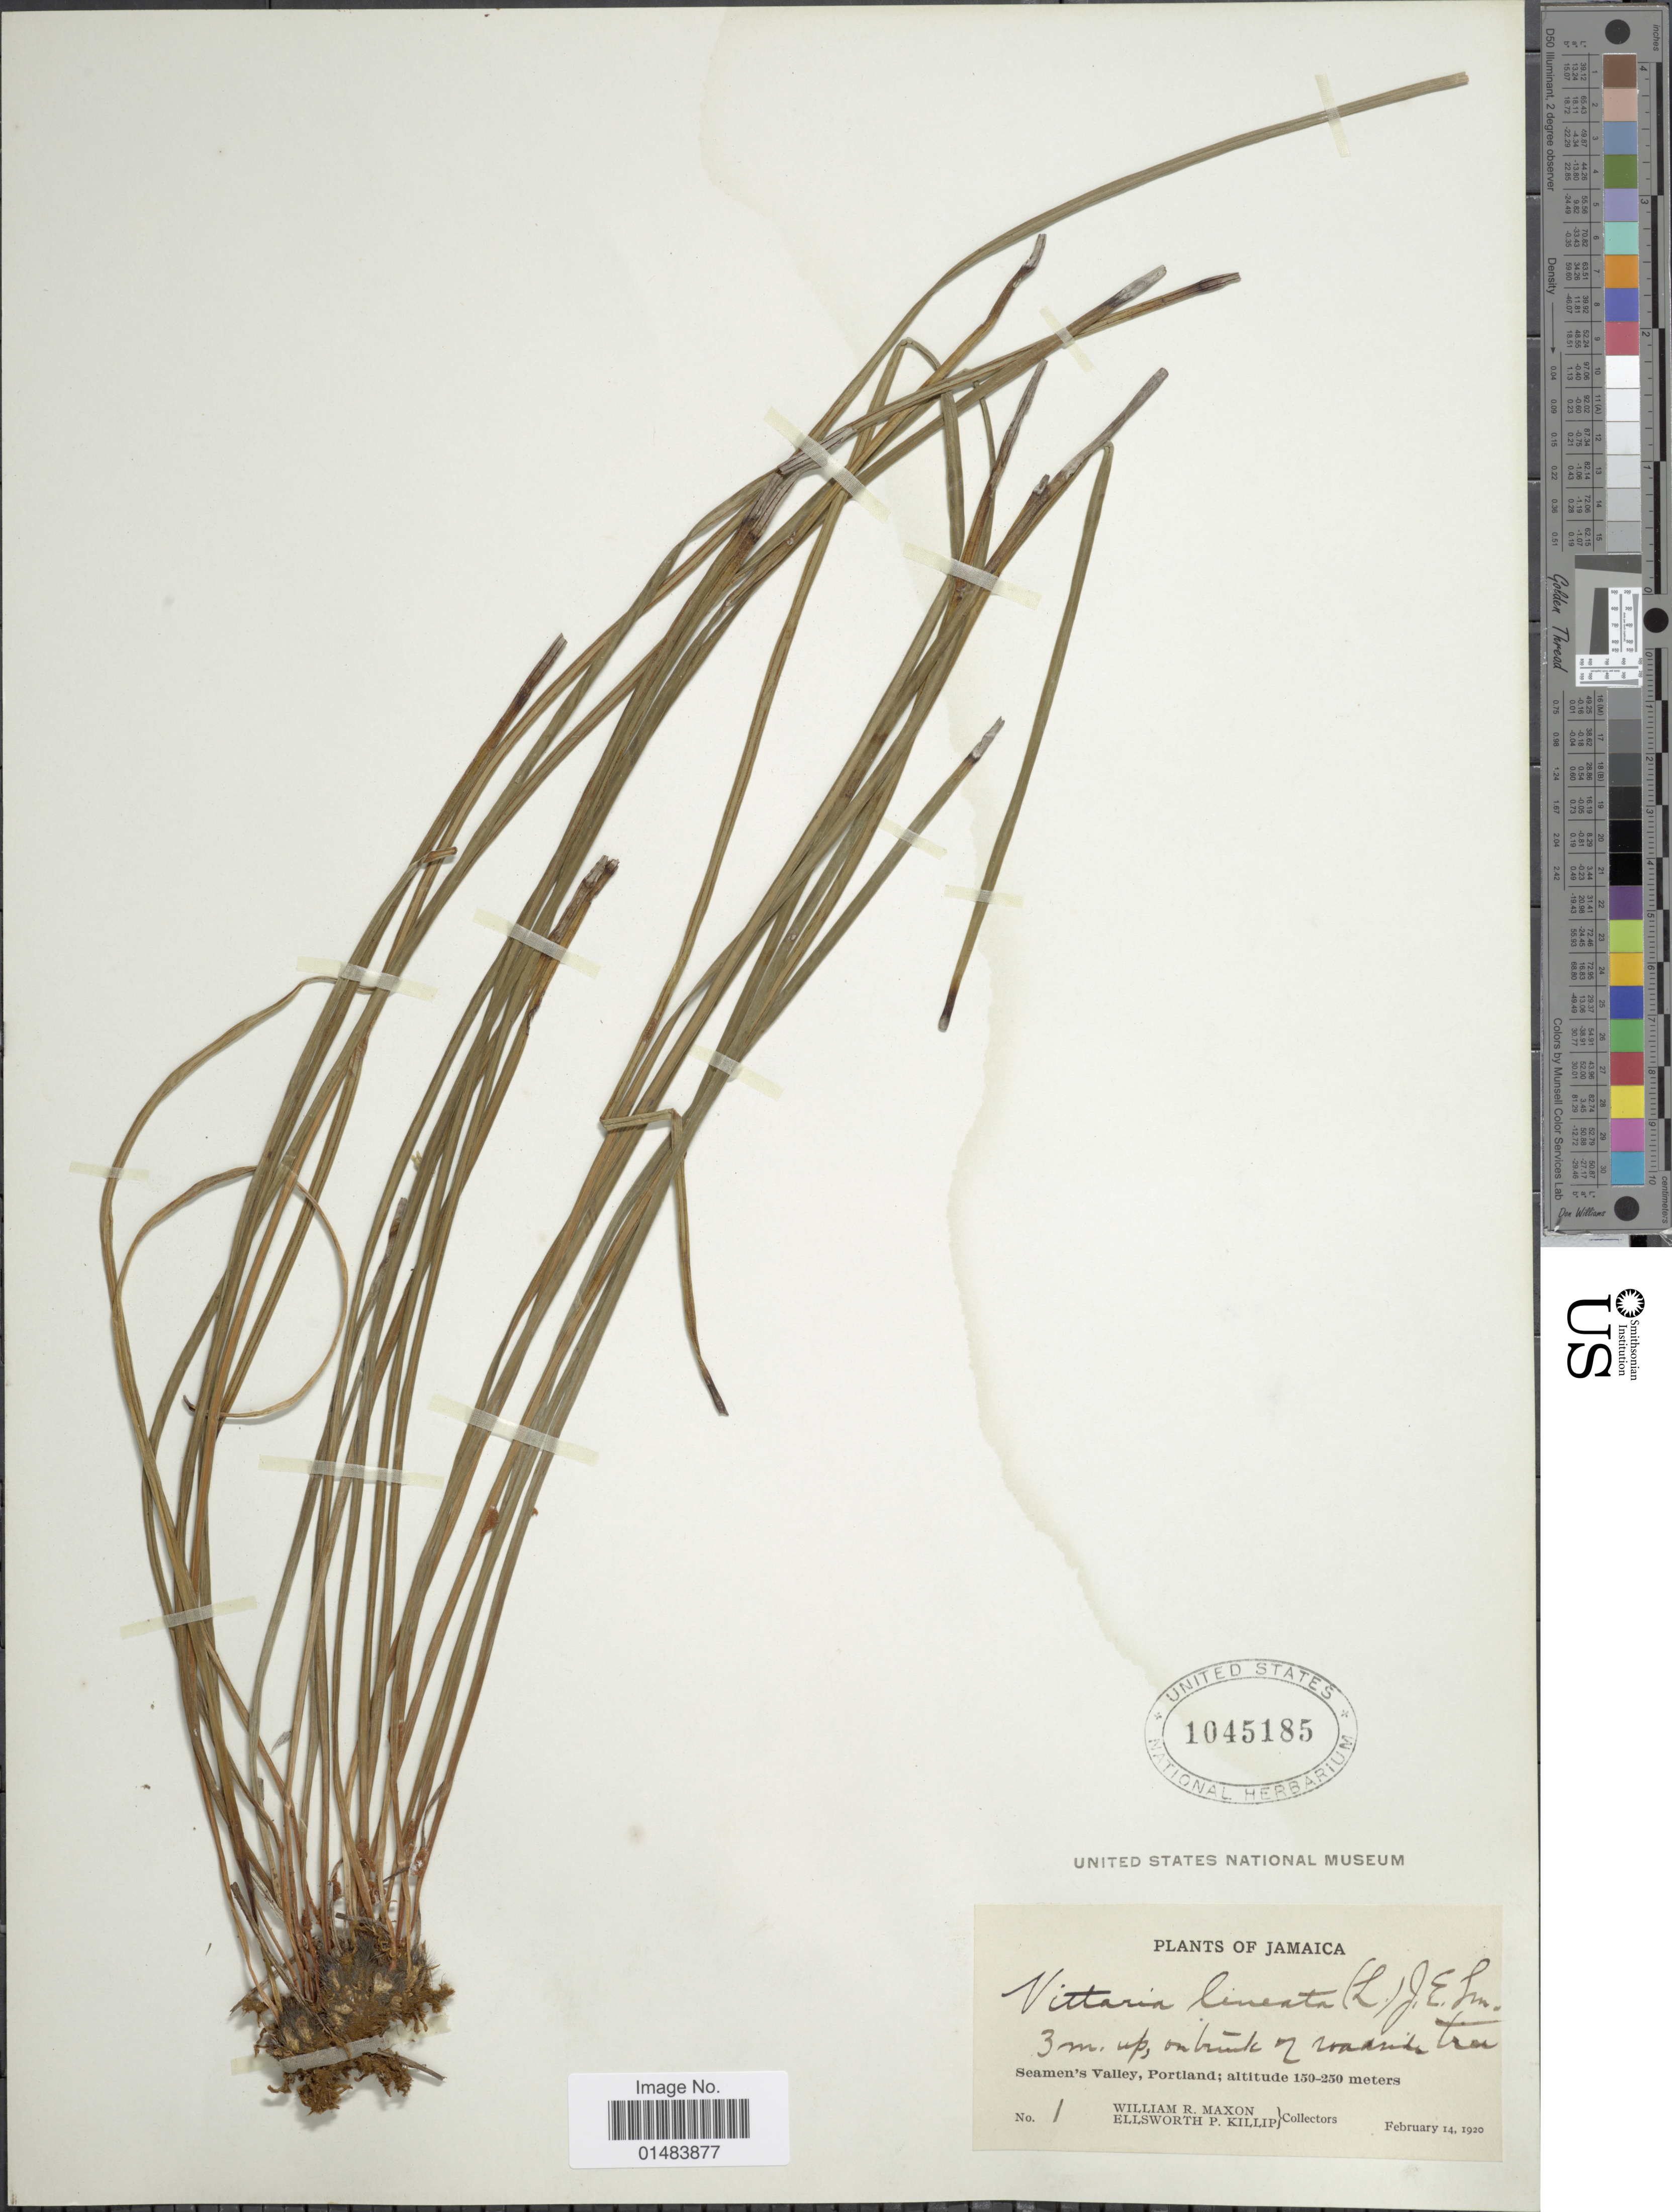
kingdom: Plantae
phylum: Tracheophyta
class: Polypodiopsida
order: Polypodiales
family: Pteridaceae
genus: Vittaria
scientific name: Vittaria lineata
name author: (L.) Sm.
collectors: W. R. Maxon & E. P. Killip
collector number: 1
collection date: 1920-02-14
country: Jamaica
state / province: Portland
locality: Jamaica, Seamen's Valley.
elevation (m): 150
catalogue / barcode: US 1045185